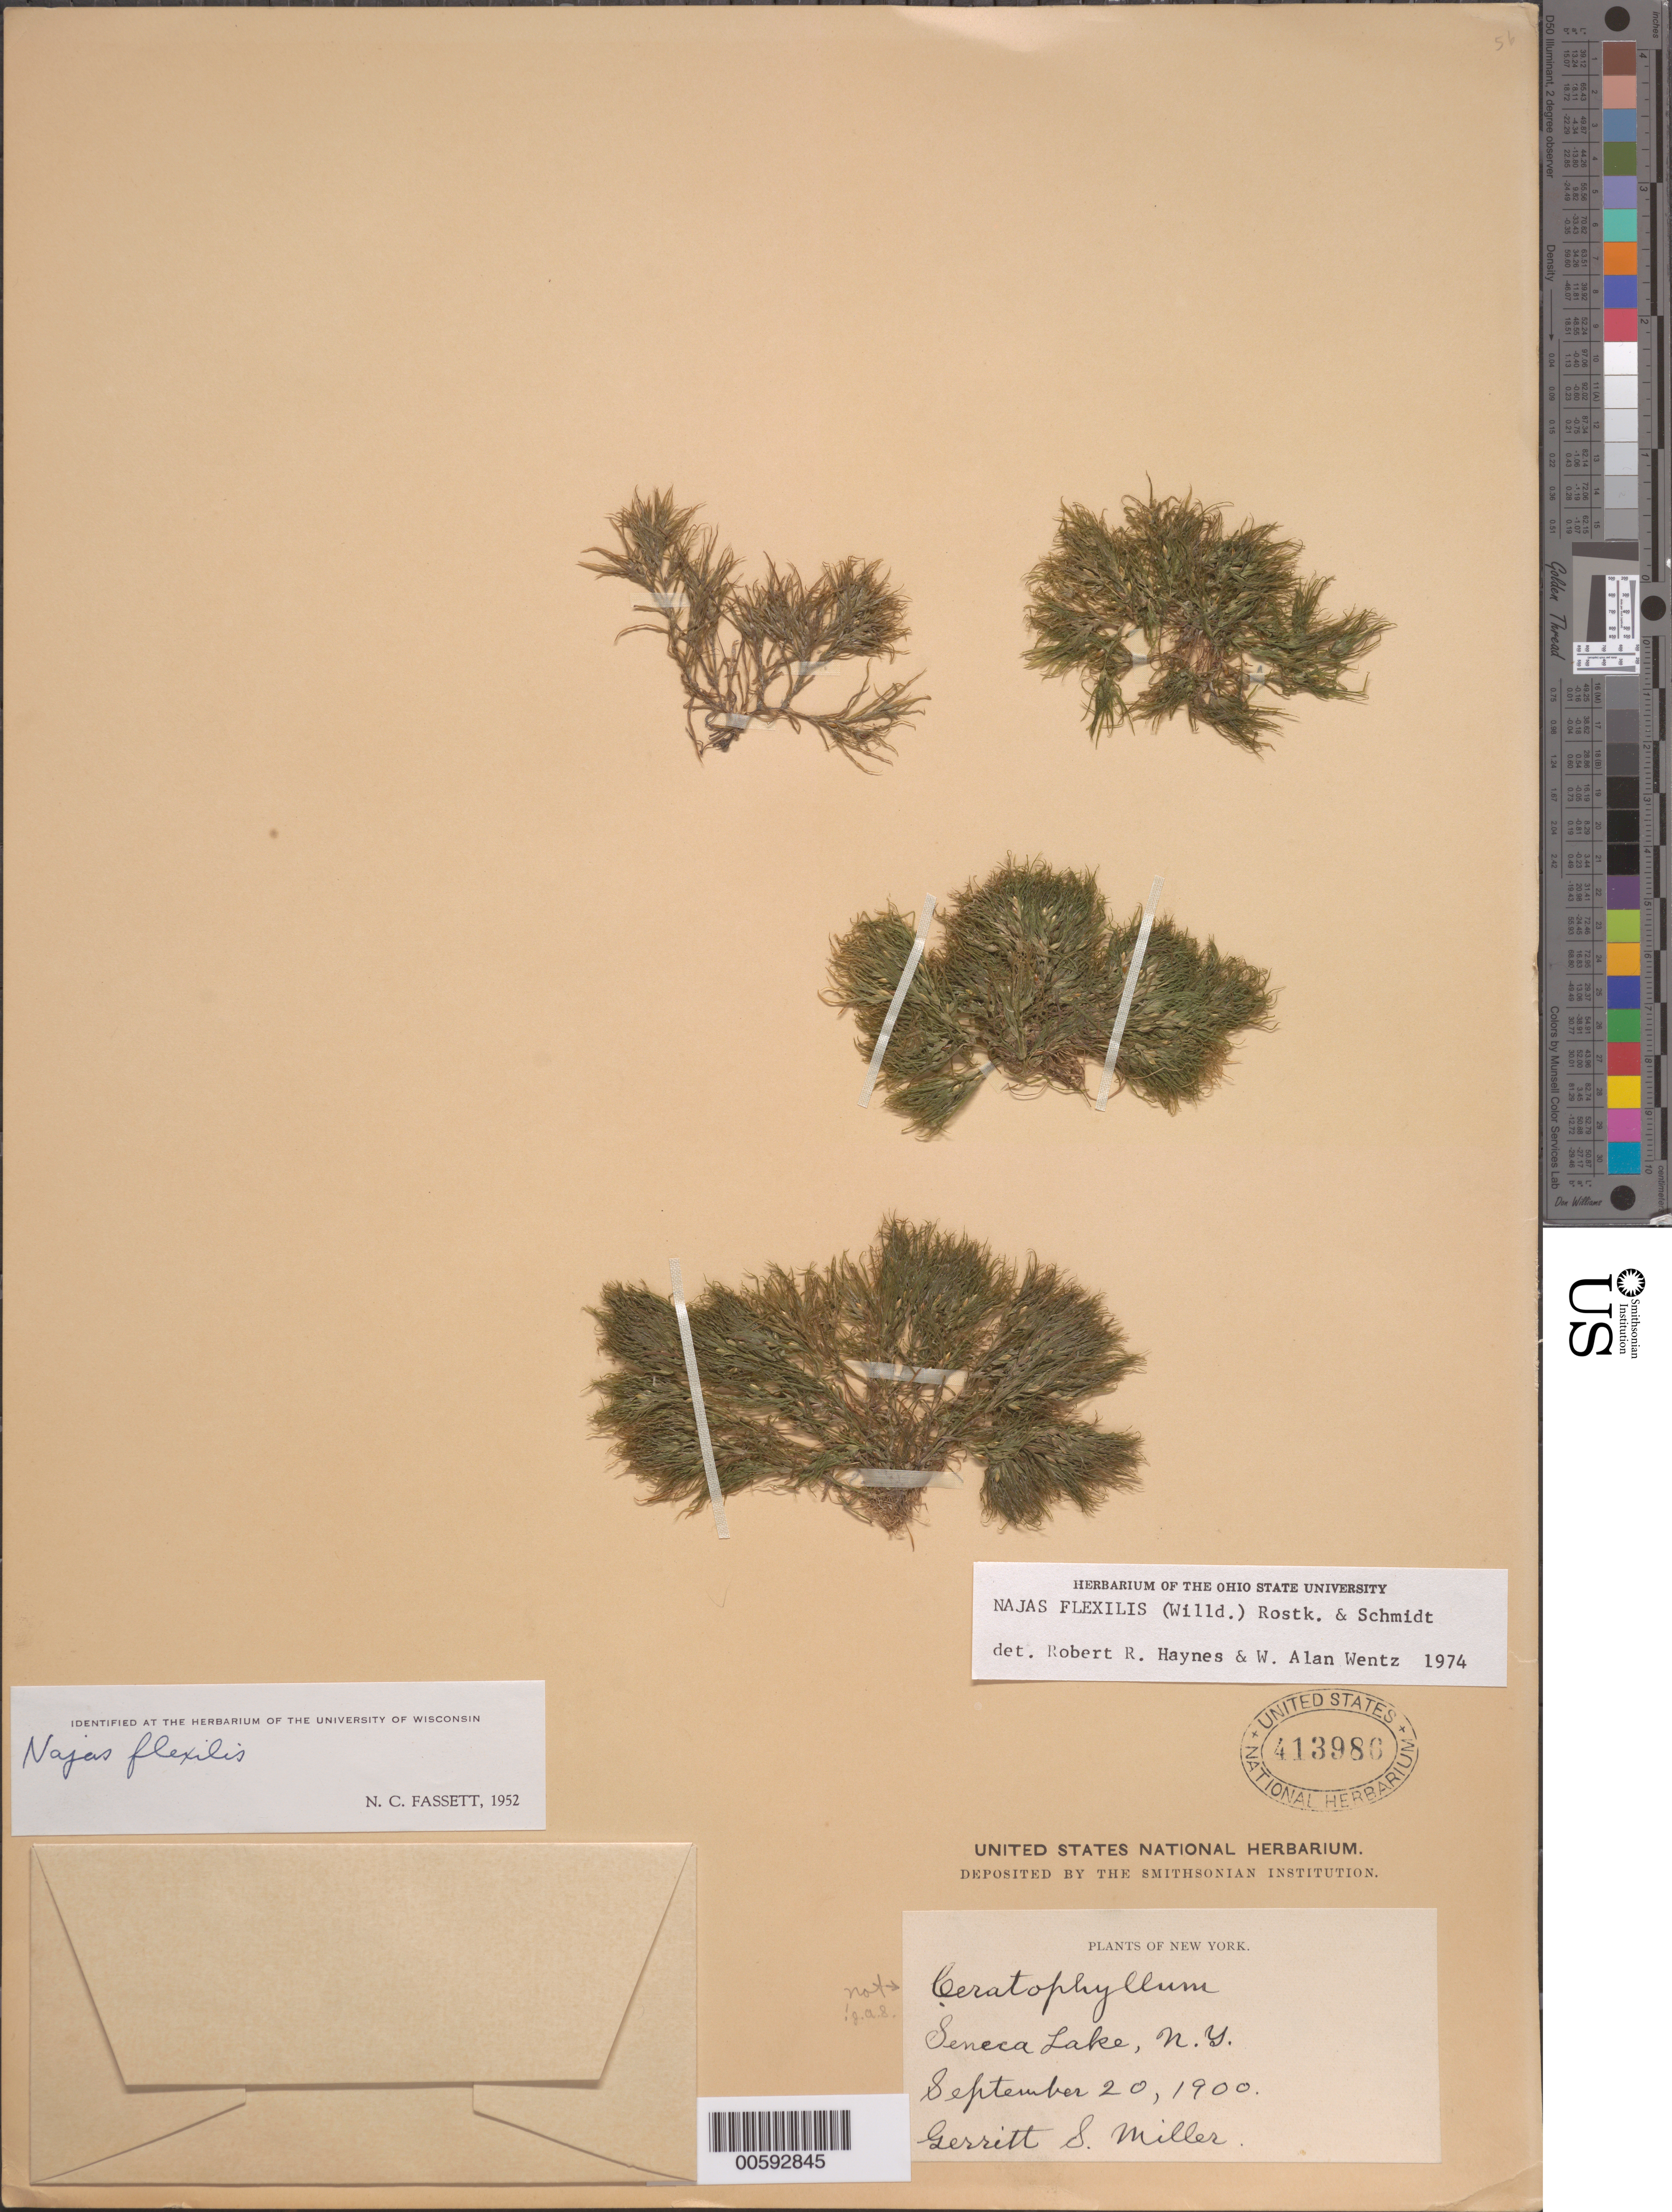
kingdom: Plantae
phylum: Tracheophyta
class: Liliopsida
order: Alismatales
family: Hydrocharitaceae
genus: Najas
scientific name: Najas flexilis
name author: (Willd.) Rostk. & Schmidt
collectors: G. S. Miller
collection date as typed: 20 Sep 1900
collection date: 1900-09-20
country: United States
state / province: New York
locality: Seneca Lake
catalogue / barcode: US 413986